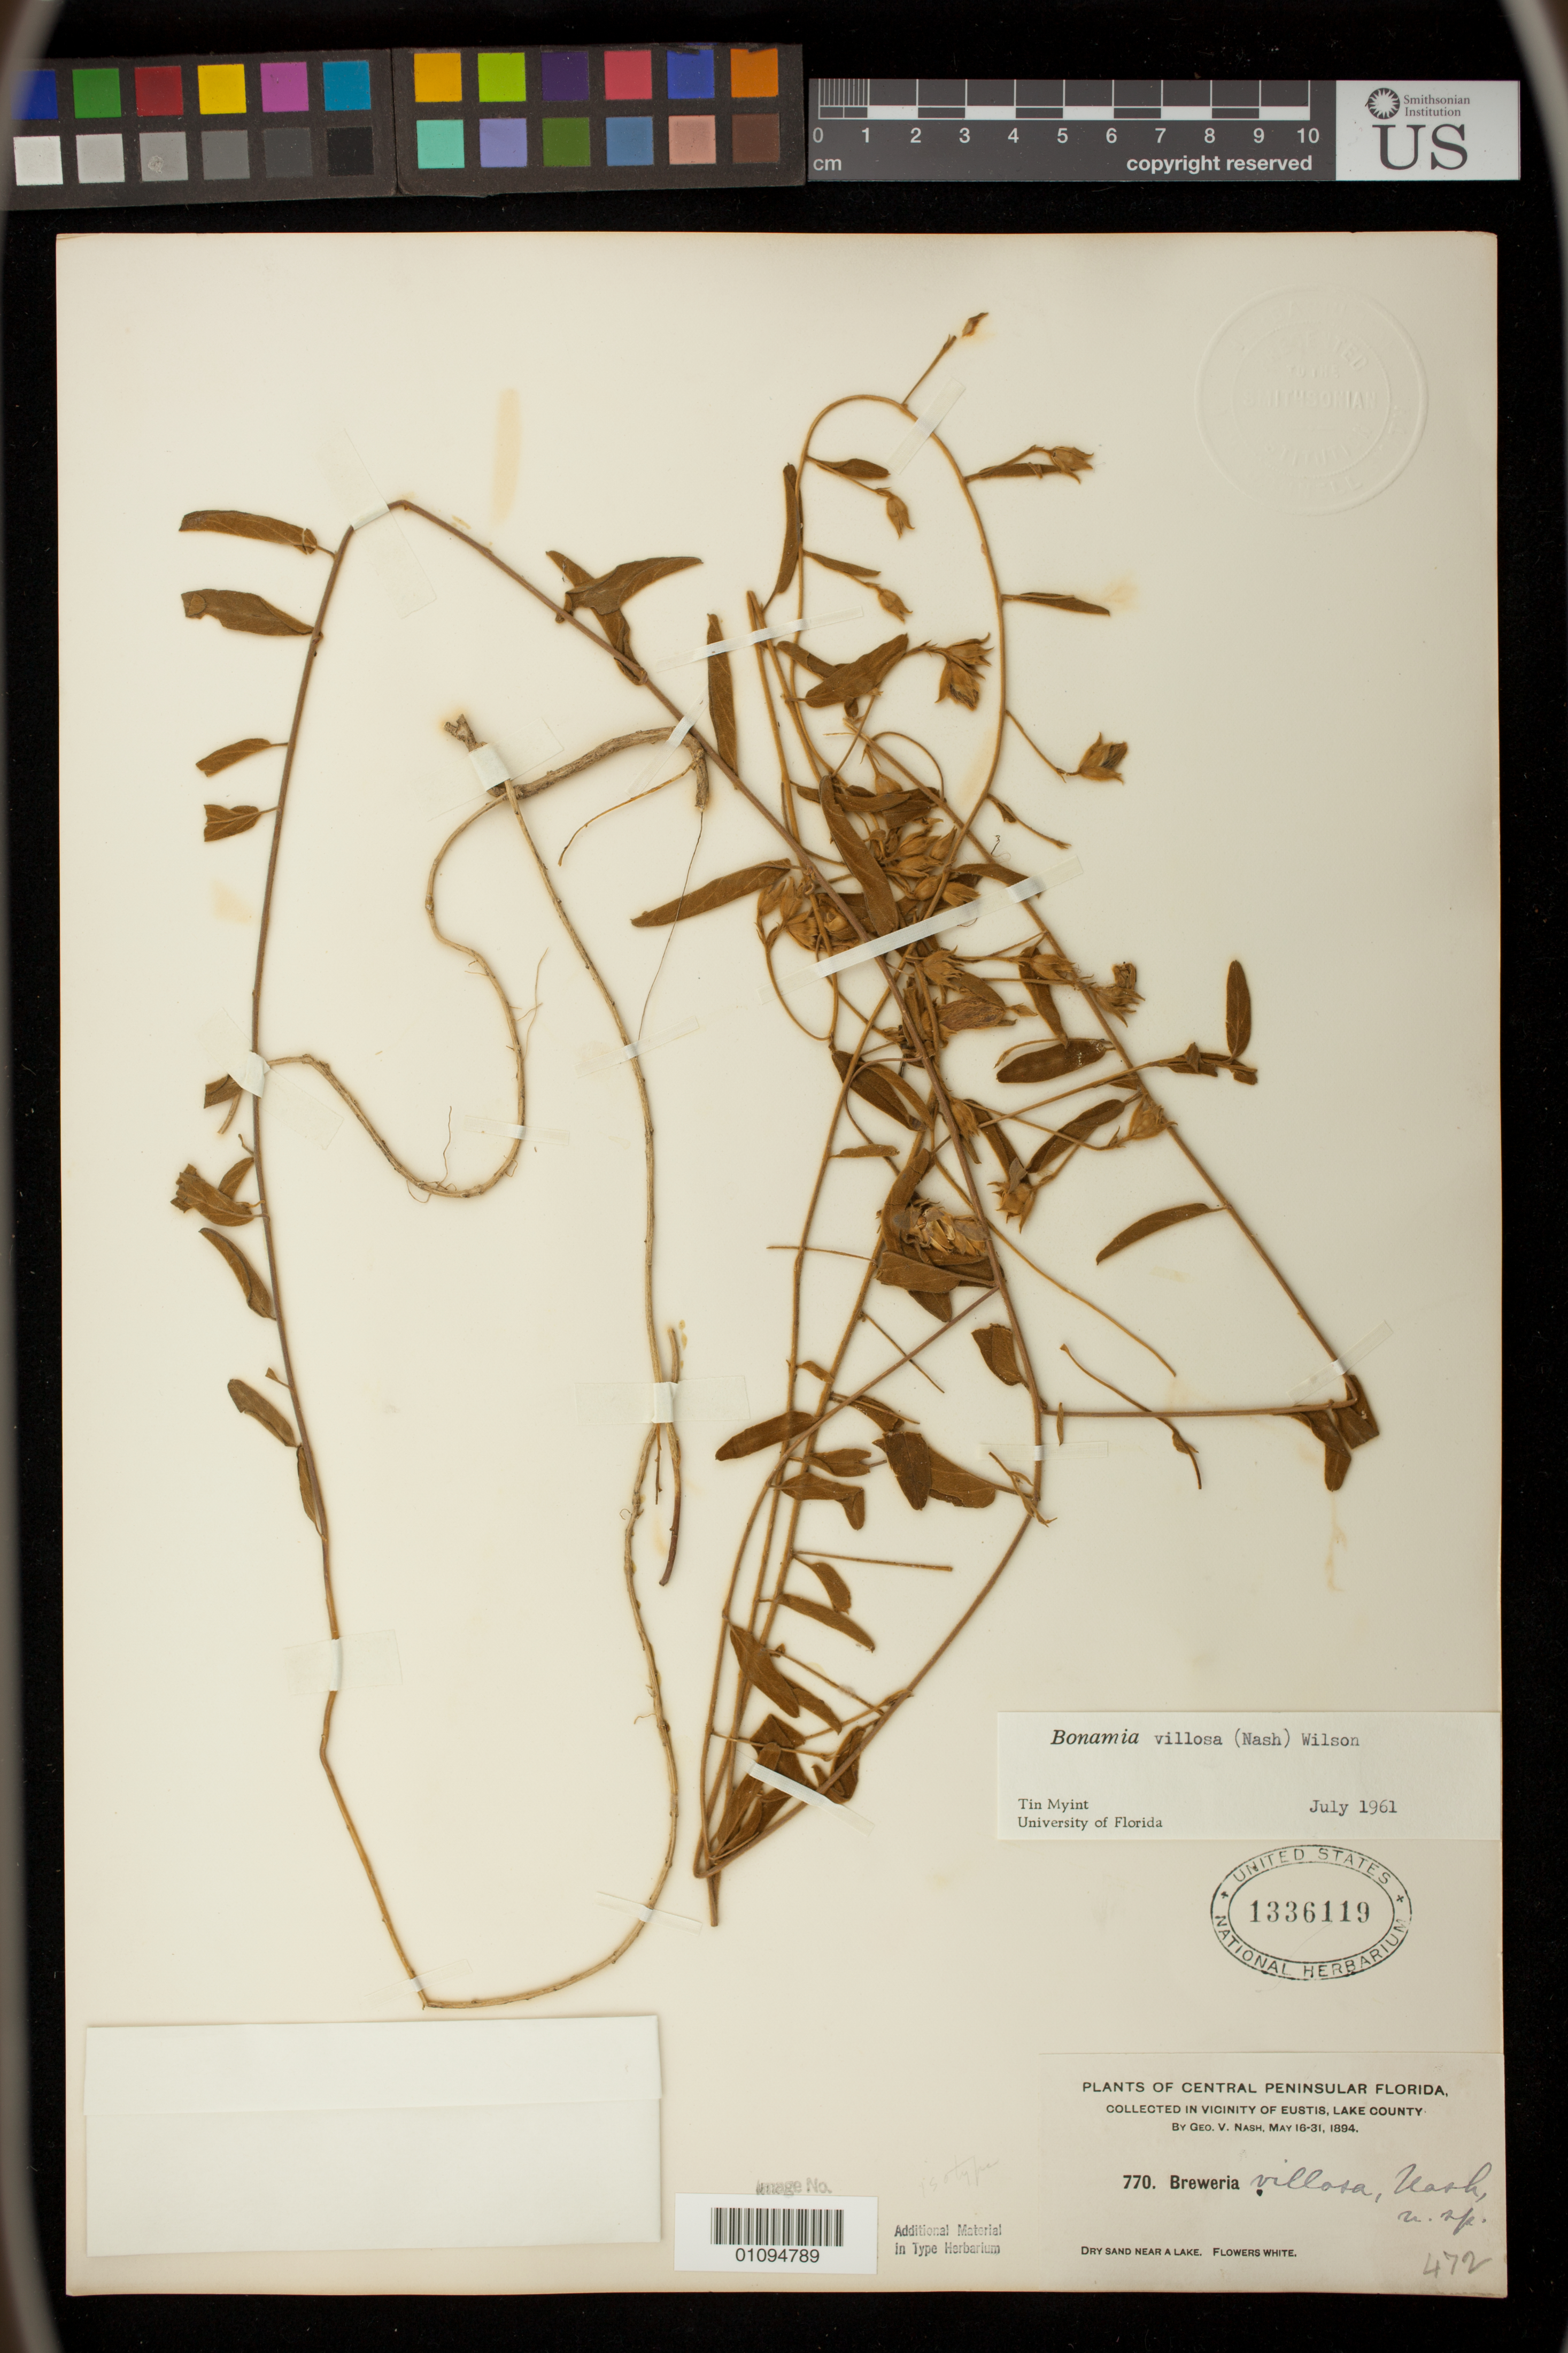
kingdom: Plantae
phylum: Tracheophyta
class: Magnoliopsida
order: Solanales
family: Convolvulaceae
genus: Breweria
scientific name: Breweria villosa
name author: Nash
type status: Isotype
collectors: G. V. Nash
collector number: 770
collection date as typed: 16 May 1894 to 31 May 1894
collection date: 1894-05-16/1894-05-31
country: United States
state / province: Florida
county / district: Lake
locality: Eustis.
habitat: Dry sand near a lake.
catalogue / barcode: US 1336119